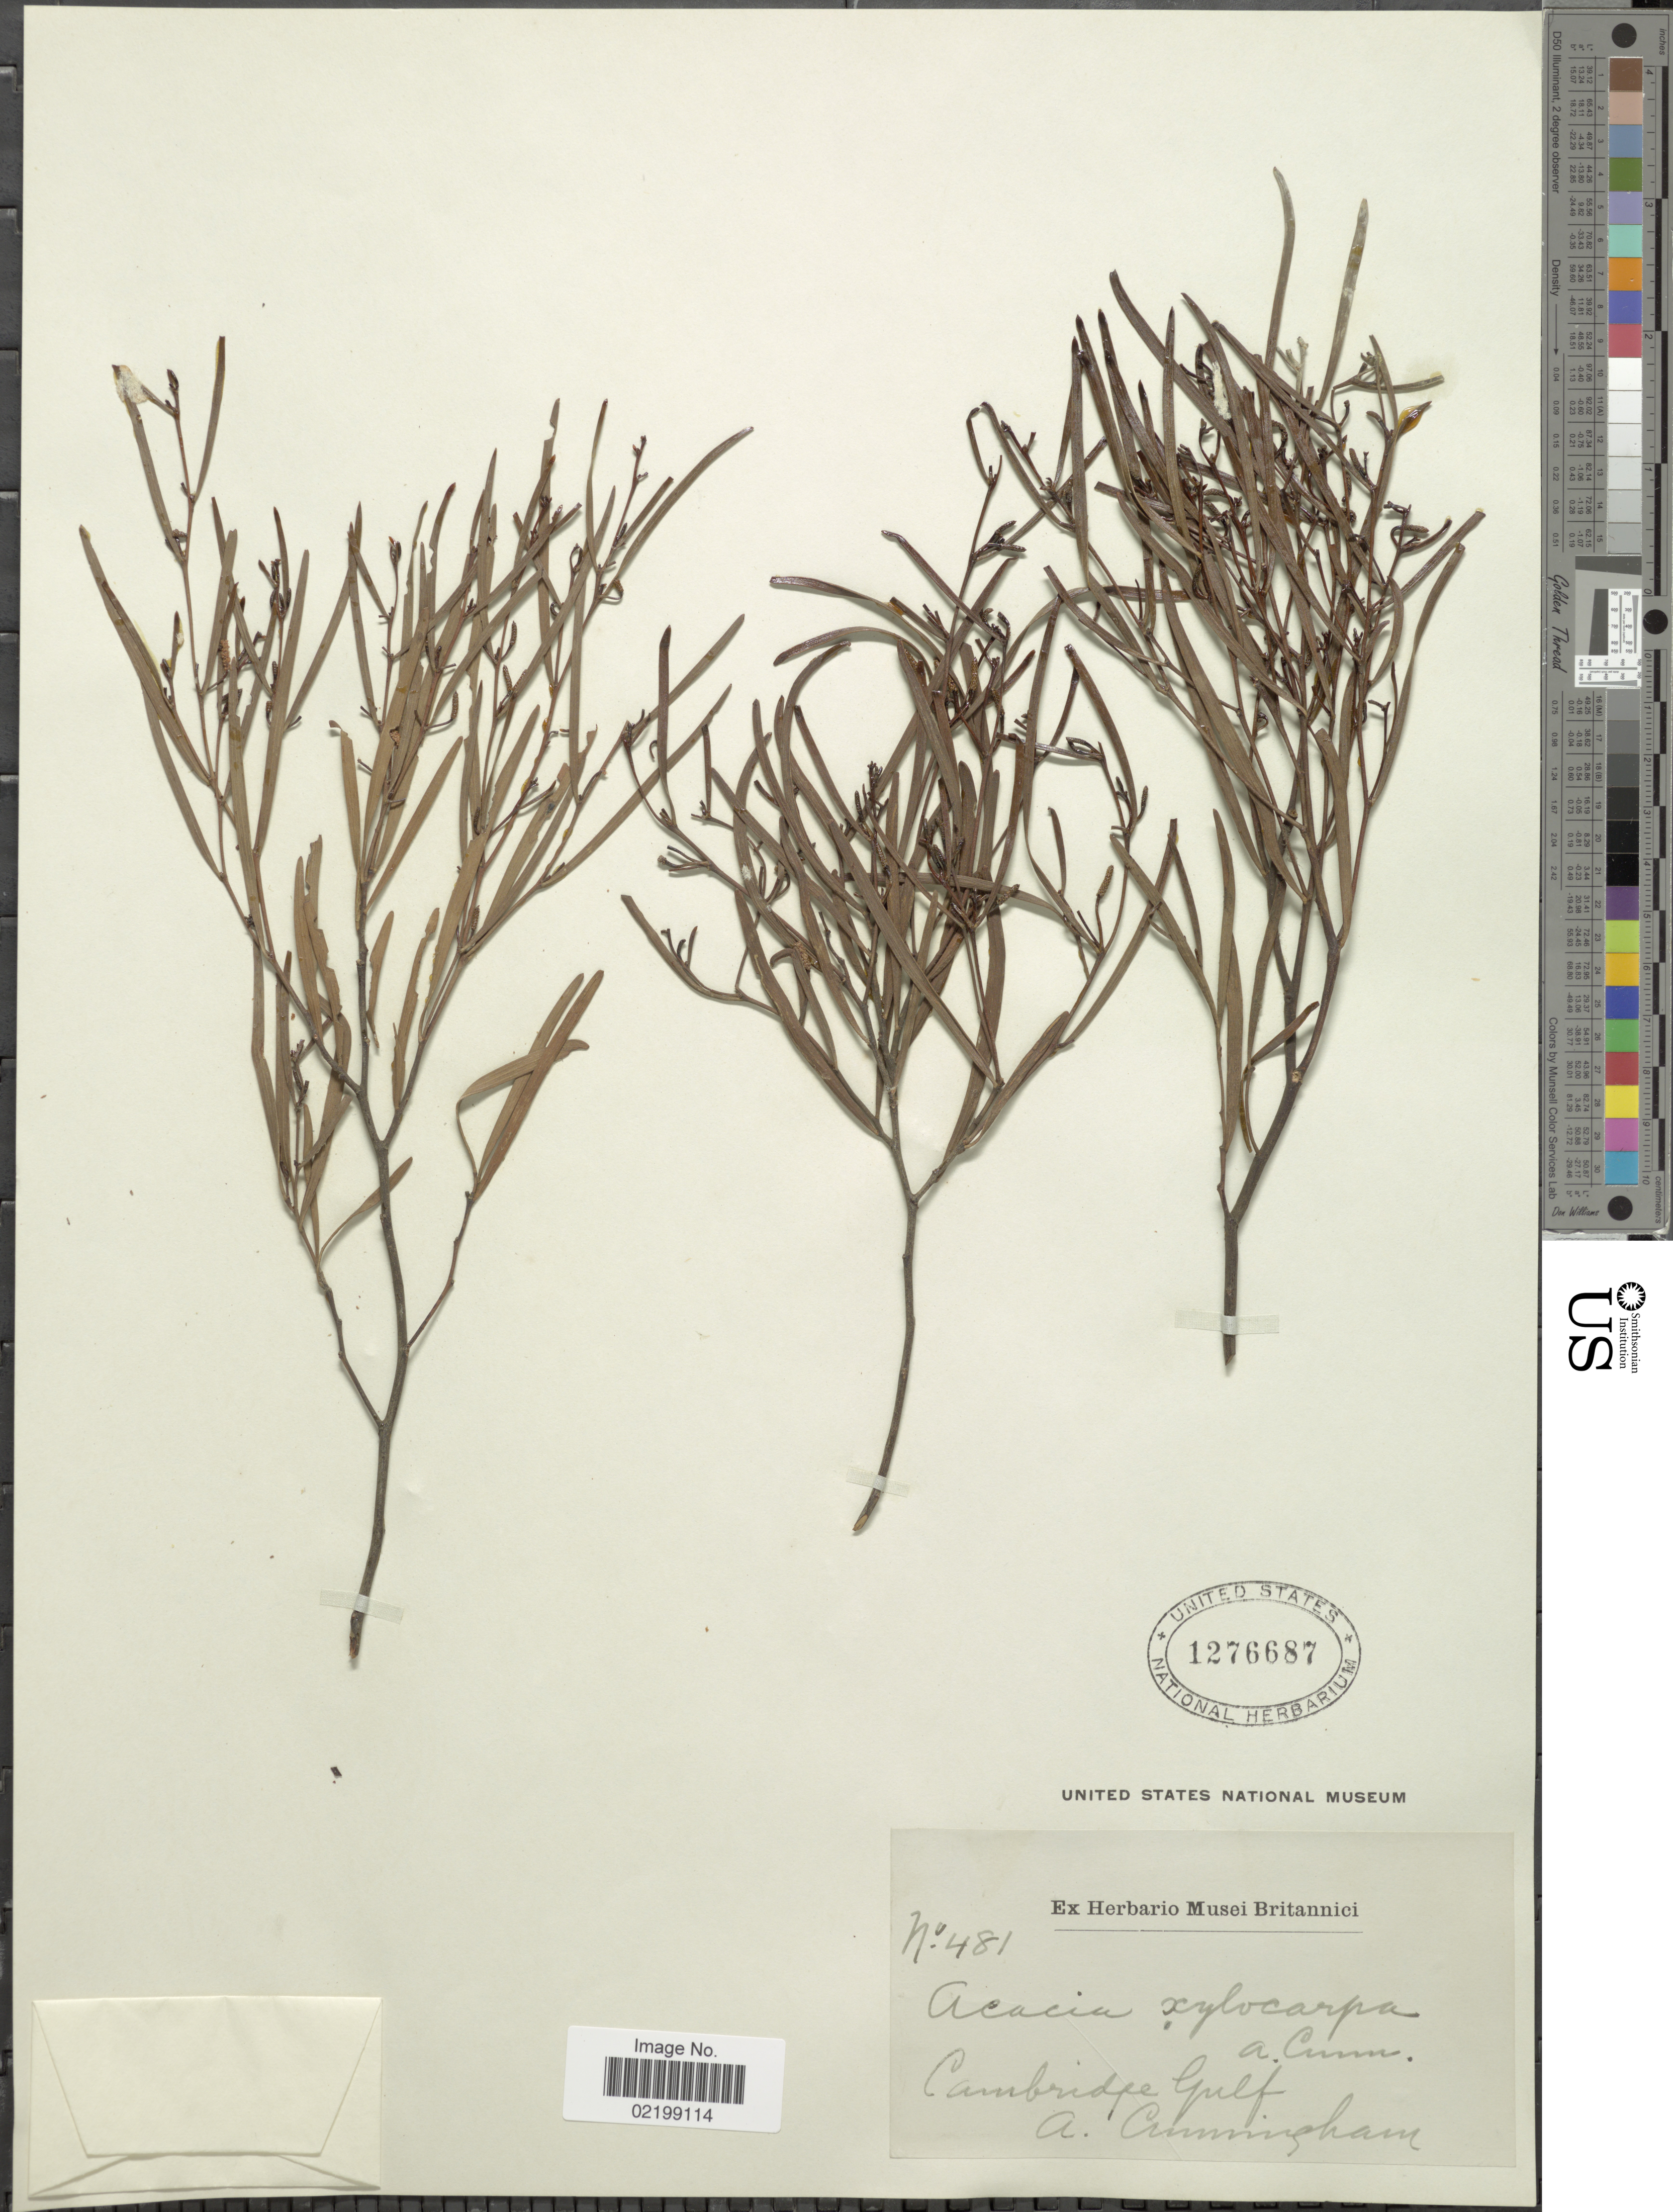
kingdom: Plantae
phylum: Tracheophyta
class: Magnoliopsida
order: Fabales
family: Fabaceae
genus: Acacia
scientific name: Acacia orthocarpa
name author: F. Muell.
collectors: A. Cunningham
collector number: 481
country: Australia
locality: Cambridge Gulf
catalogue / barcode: US 1276687